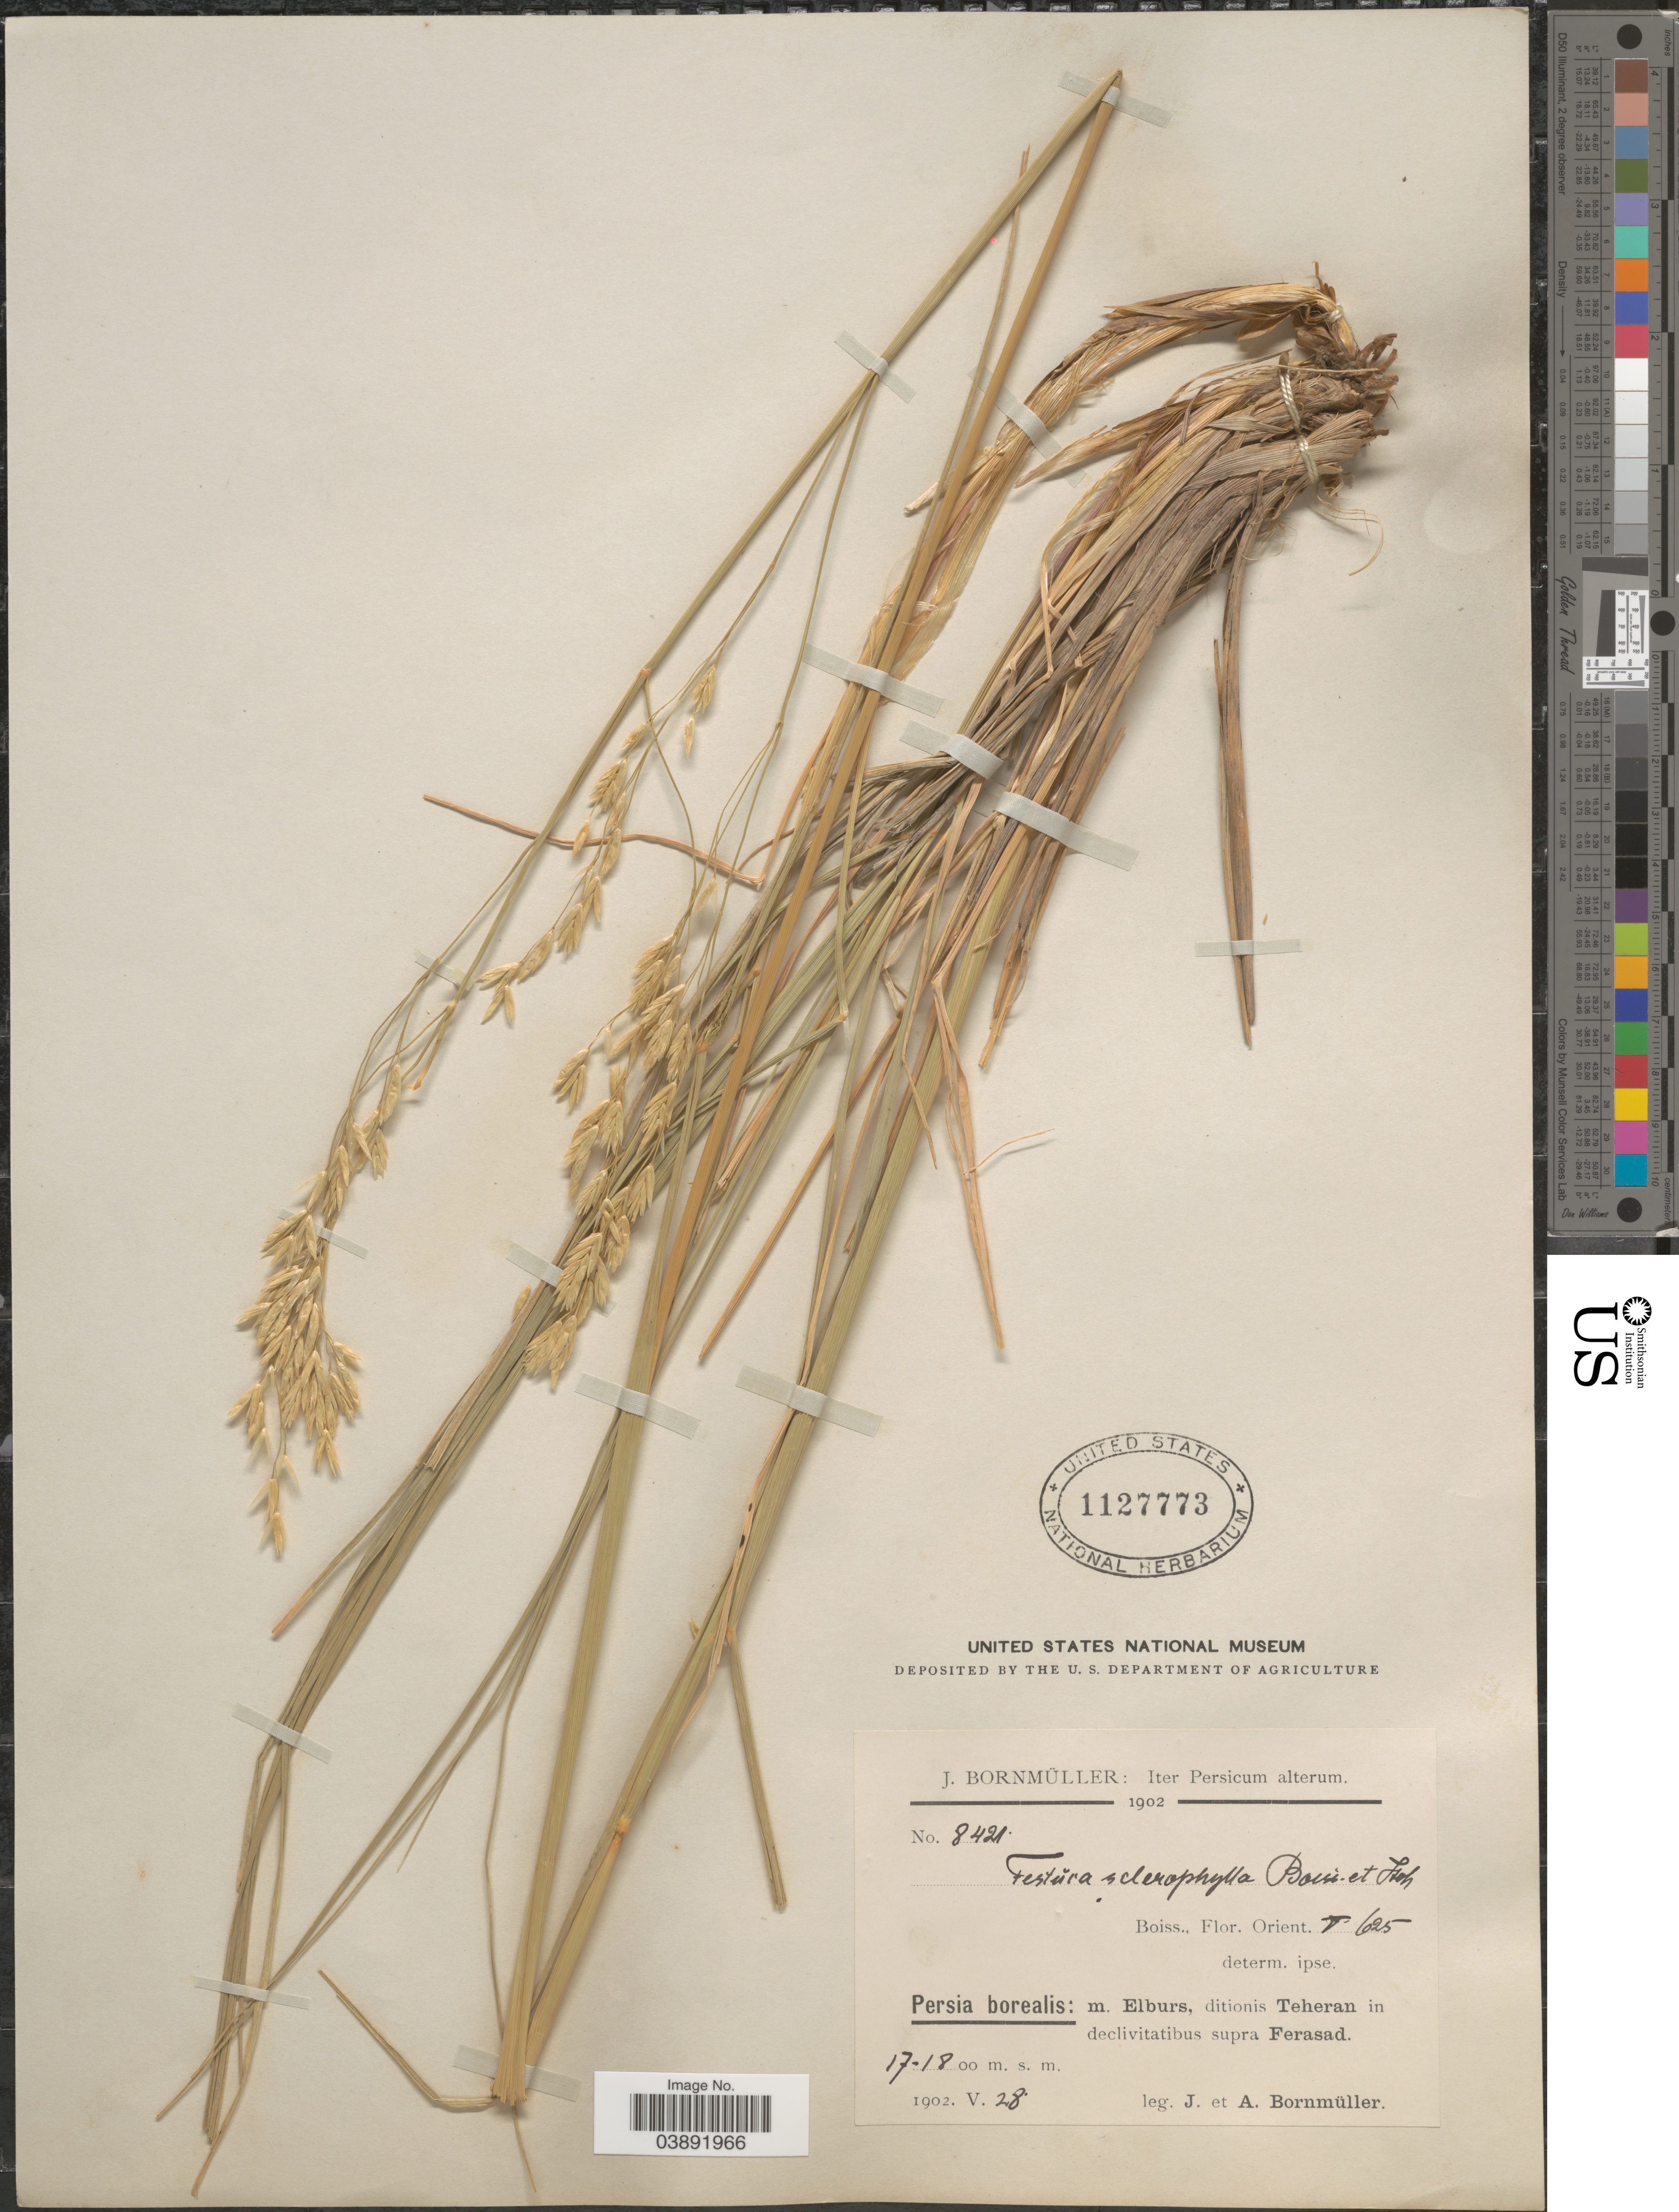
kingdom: Plantae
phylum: Tracheophyta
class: Liliopsida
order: Poales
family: Poaceae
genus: Xanthochloa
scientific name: Leucopoa sclerophylla ined.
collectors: J. Bornmüller & A. Bornmüller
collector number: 8421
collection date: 1902-05-28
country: Iran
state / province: Alborz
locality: Iter Persicum alterum. Persia borealis: m. Elburs, ditionis Teheran in declivitatibus supra Ferasad.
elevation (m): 1700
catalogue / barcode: US 1127773